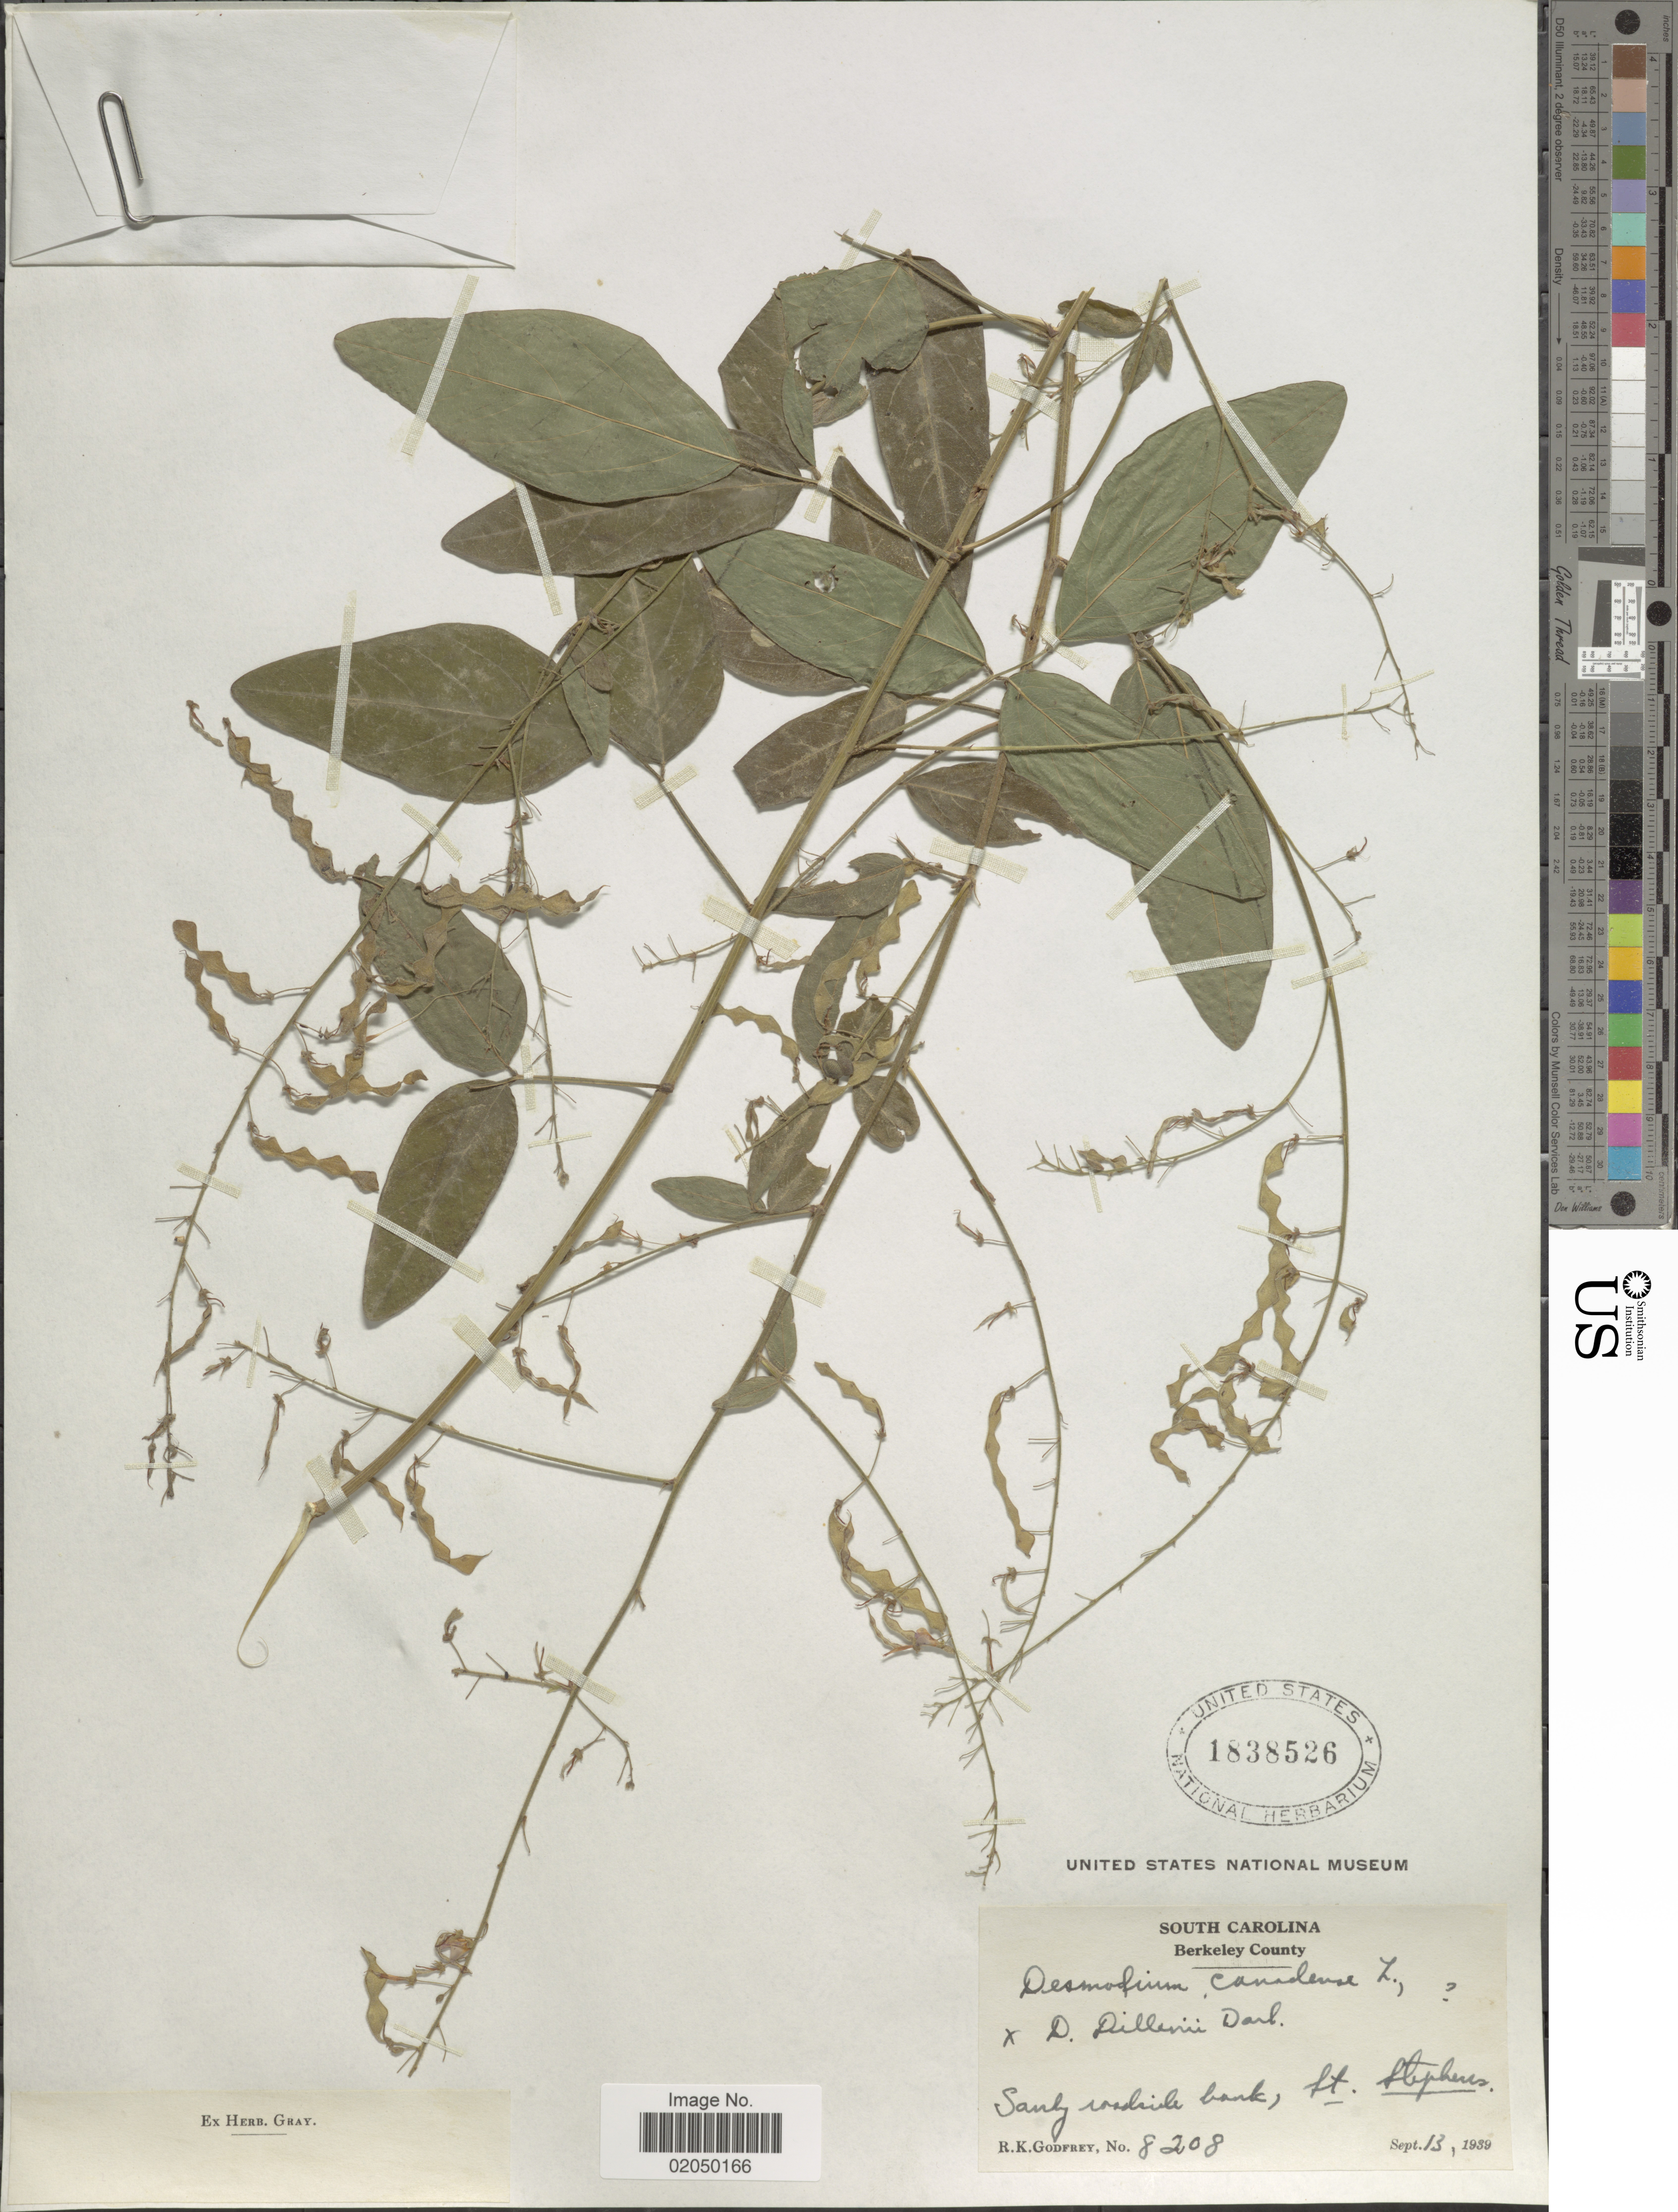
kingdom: Plantae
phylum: Tracheophyta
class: Magnoliopsida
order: Fabales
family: Fabaceae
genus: Desmodium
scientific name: Desmodium canadense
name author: (L.) DC.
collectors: R. K. Godfrey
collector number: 8208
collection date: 1939-09-13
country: United States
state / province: South Carolina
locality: Berkeley County, Ft. Stephens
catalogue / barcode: US 1838526